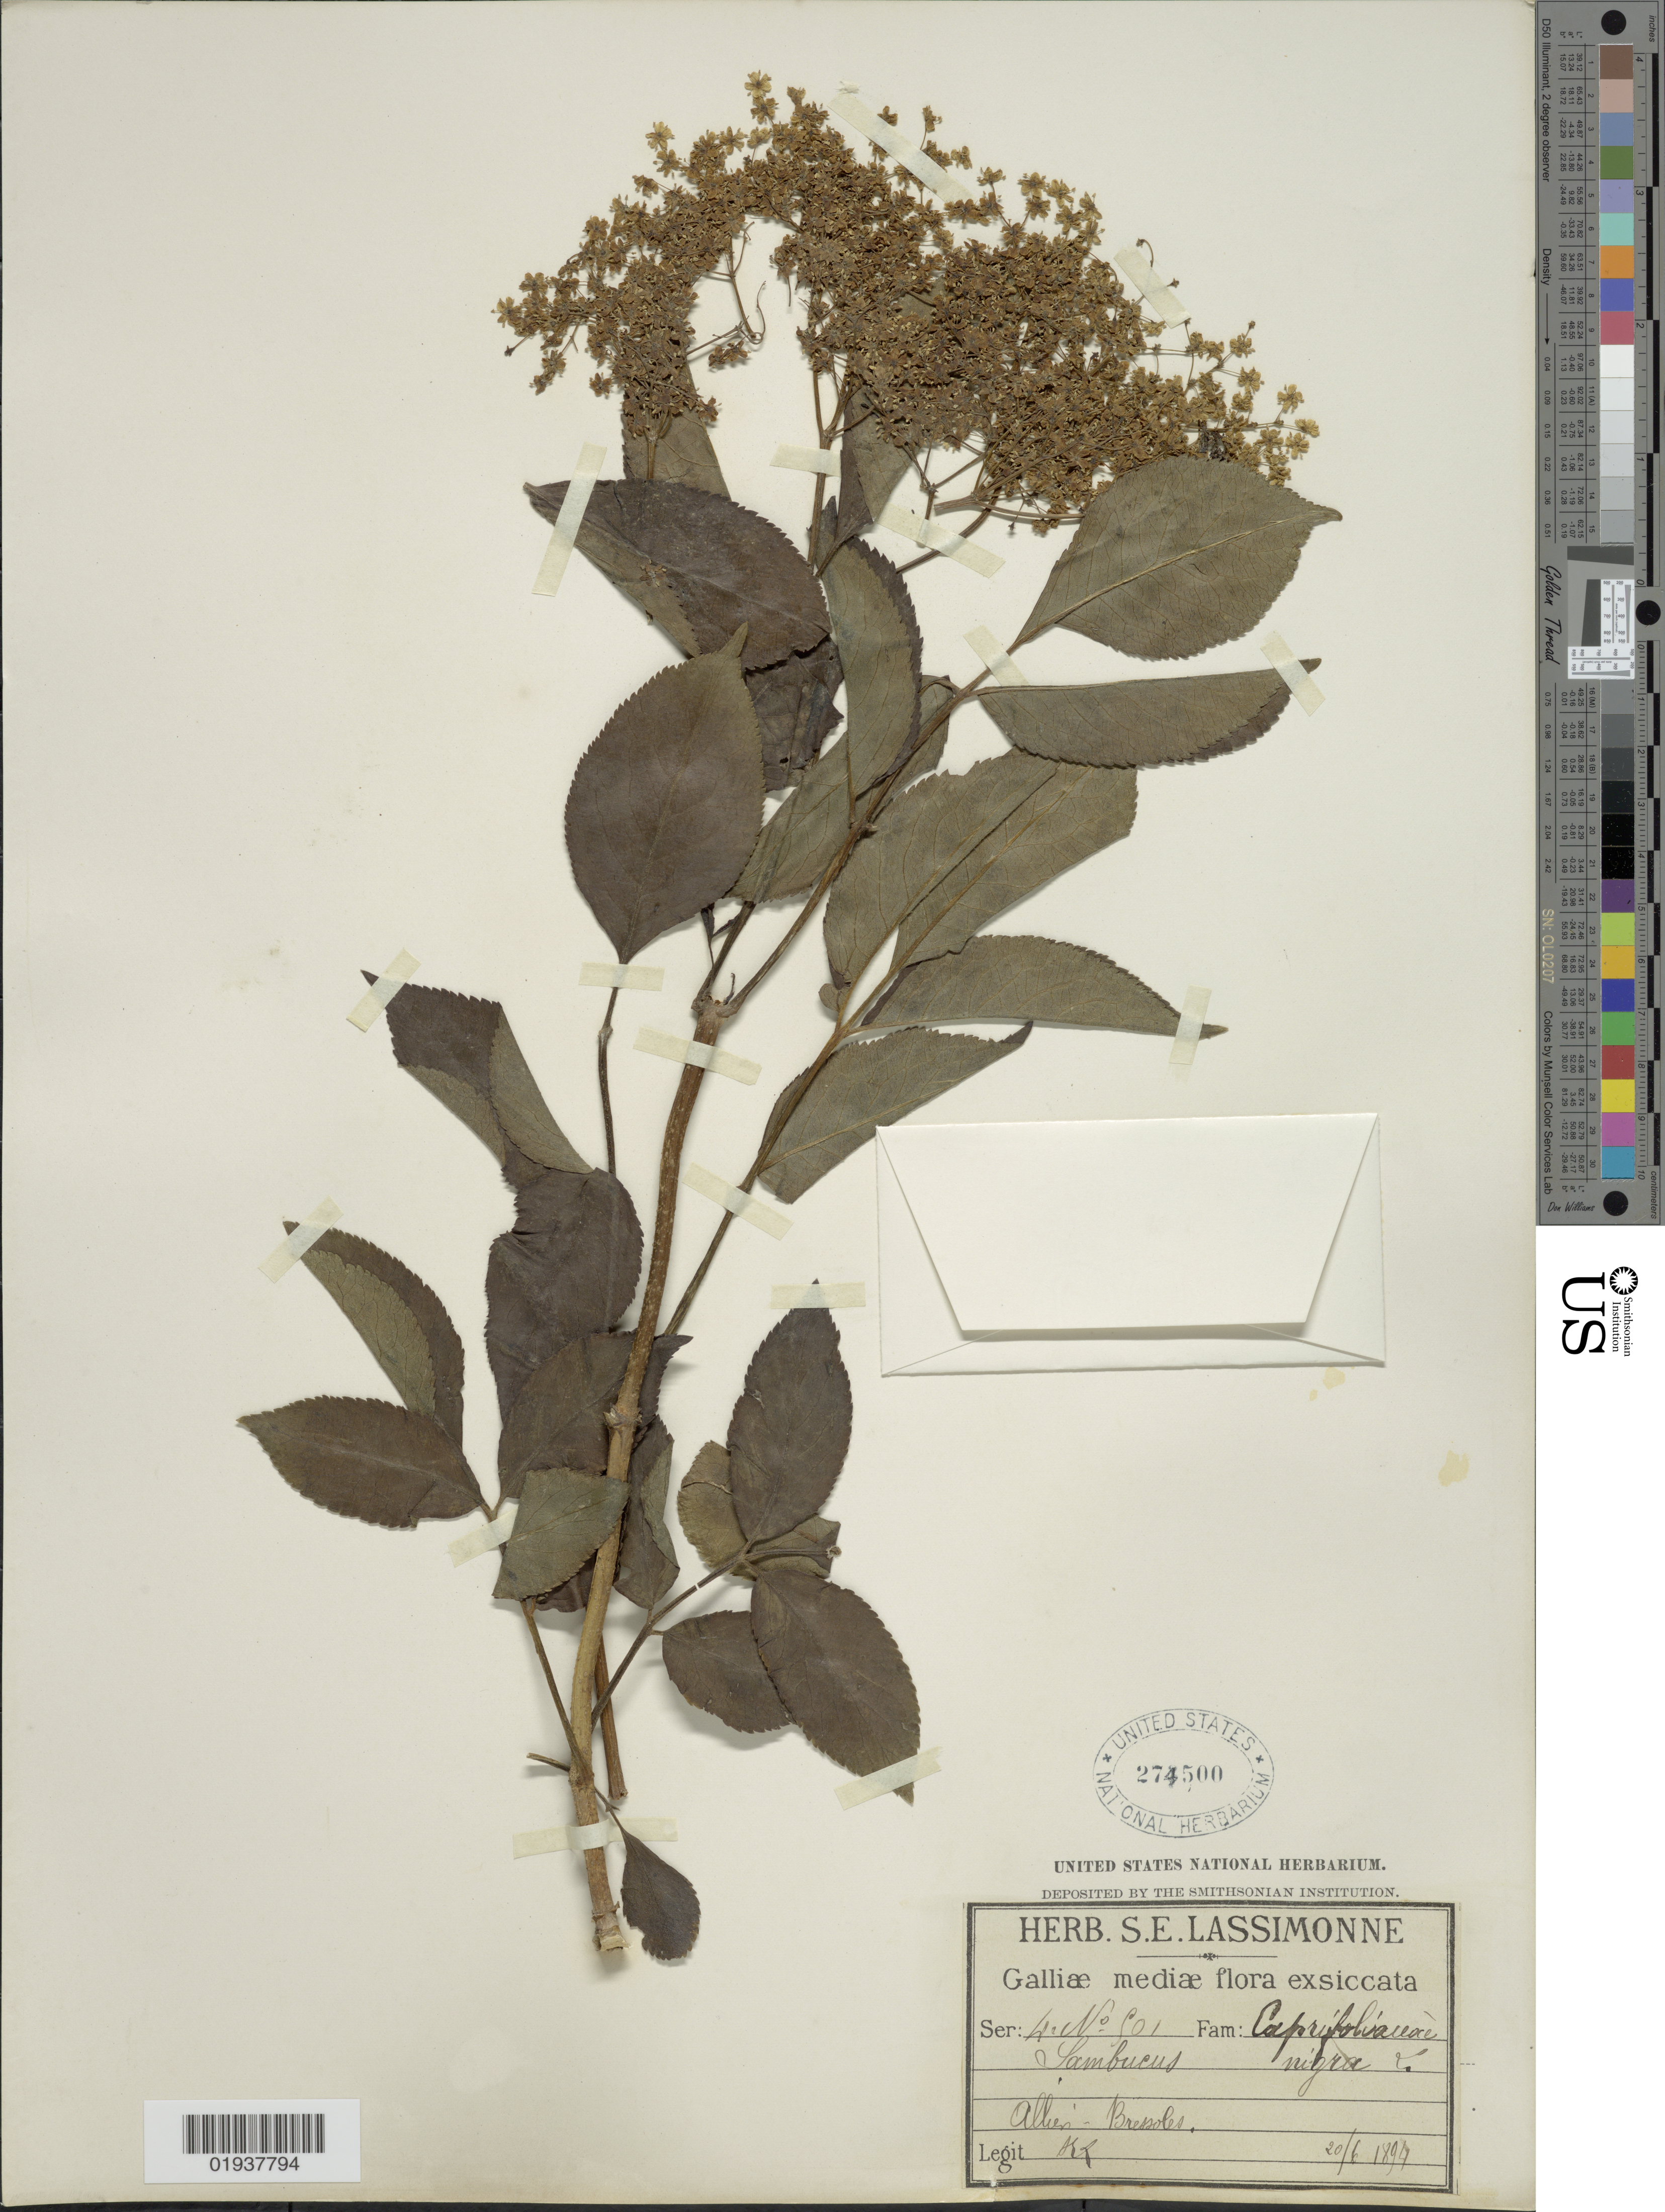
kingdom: Plantae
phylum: Tracheophyta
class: Magnoliopsida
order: Dipsacales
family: Viburnaceae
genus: Sambucus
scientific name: Sambucus nigra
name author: L.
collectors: S. Lassimonne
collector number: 501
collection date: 1897-06-20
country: France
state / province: Auvergne-Rhône-Alpes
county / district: Allier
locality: Galliæ mediæ [Central France]. Allier - Bressoles [Bressolles].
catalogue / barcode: US 274500